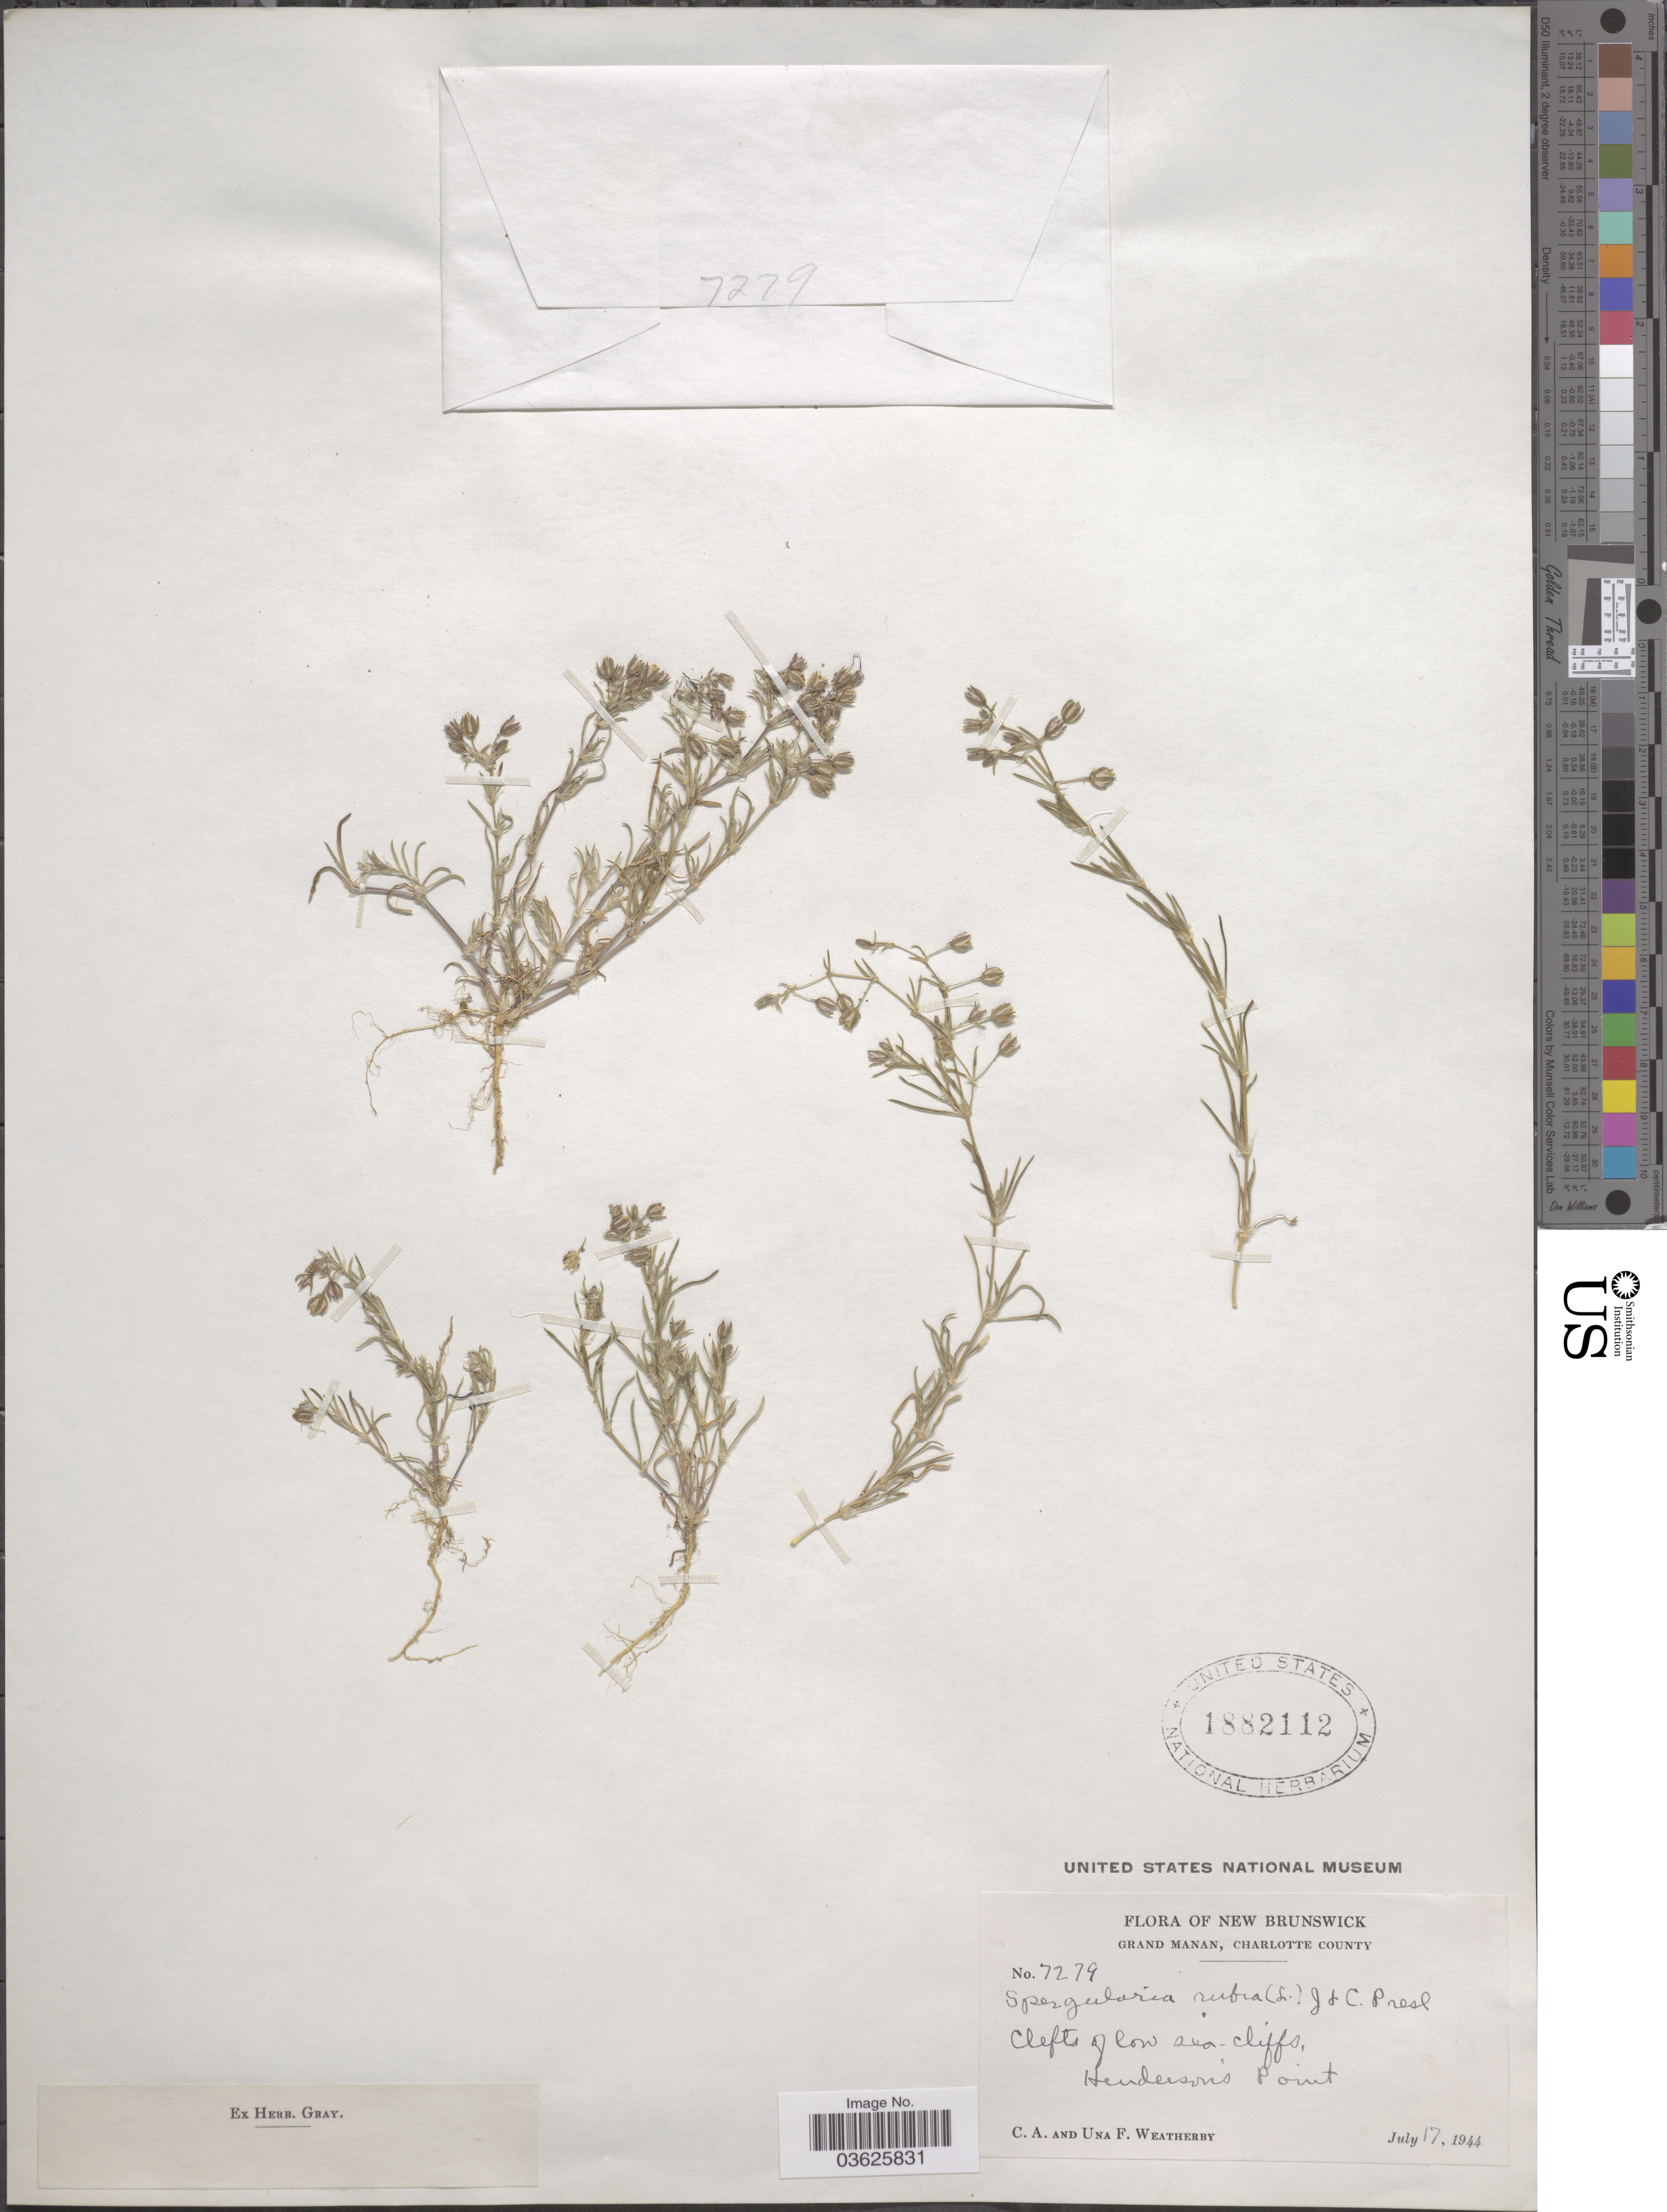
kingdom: Plantae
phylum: Tracheophyta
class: Magnoliopsida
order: Caryophyllales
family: Caryophyllaceae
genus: Spergularia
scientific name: Spergularia rubra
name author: (L.) J. Presl & C. Presl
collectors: C. A. Weatherby & U. Weatherby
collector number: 7279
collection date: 1944-07-17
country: Canada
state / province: New Brunswick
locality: Grand Manan, Charlotte County. Henderson's Point.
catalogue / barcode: US 1882112